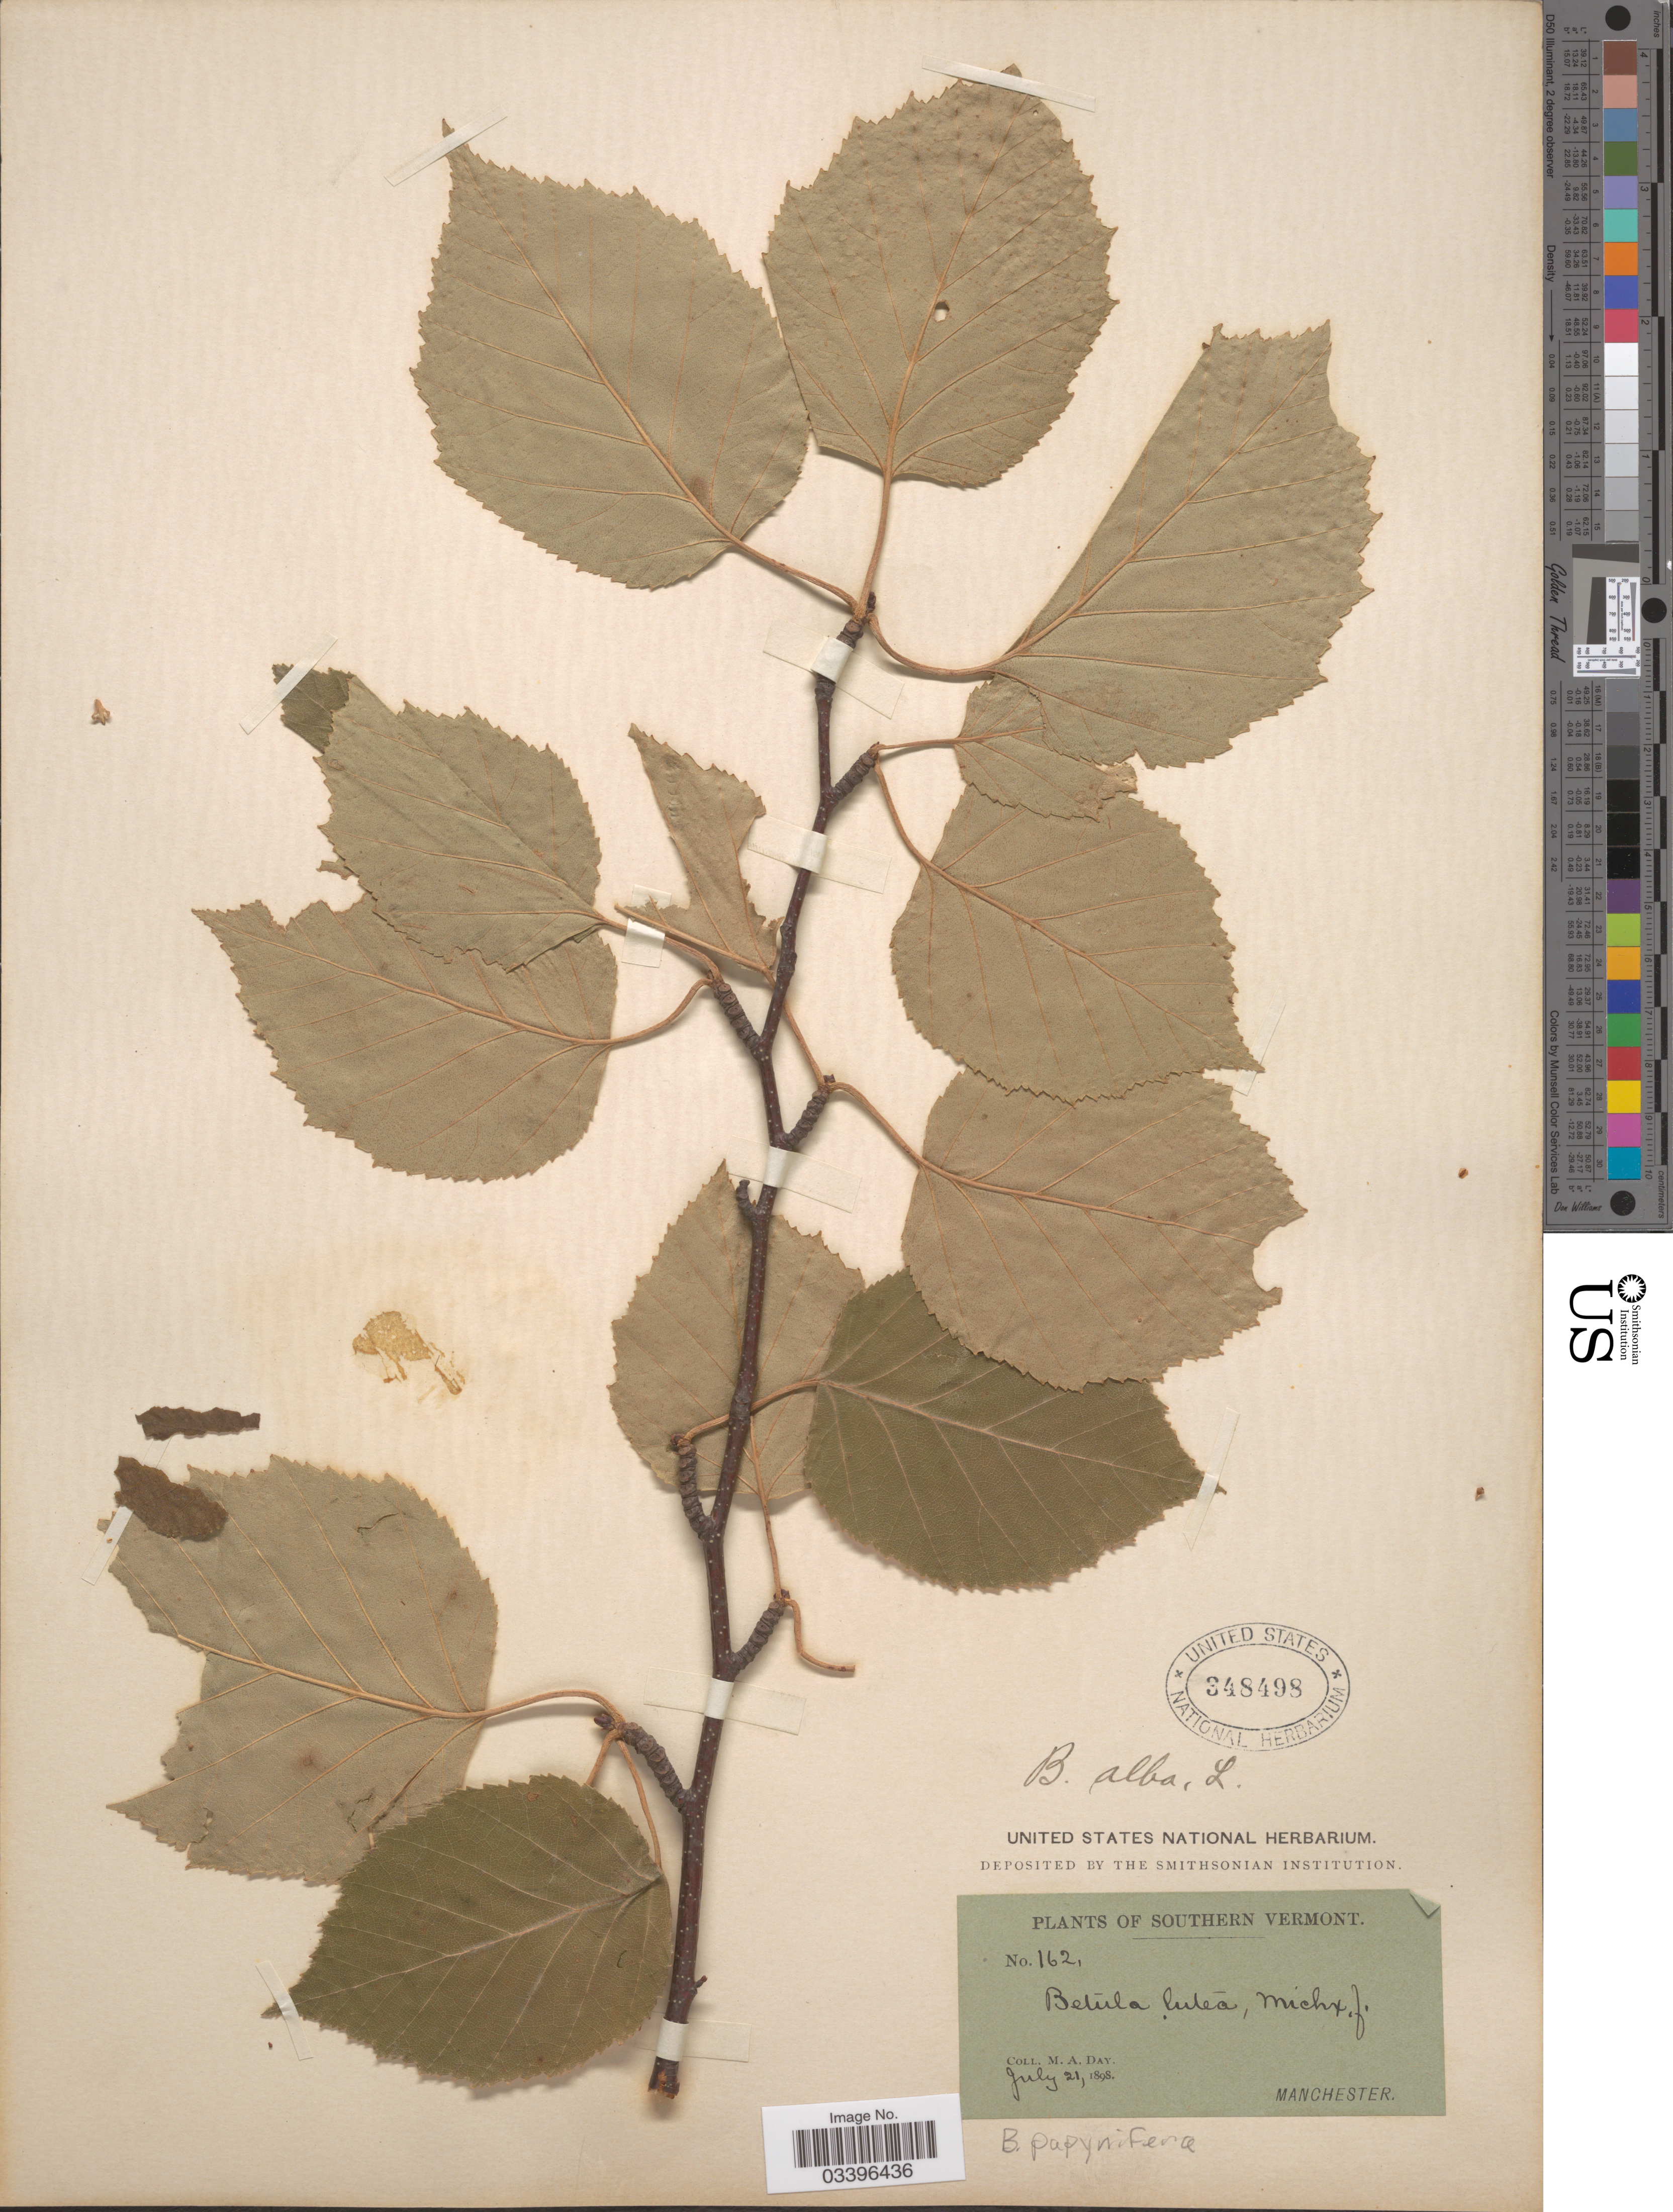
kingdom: Plantae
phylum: Tracheophyta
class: Magnoliopsida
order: Fagales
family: Betulaceae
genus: Betula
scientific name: Betula papyrifera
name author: Marshall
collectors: M. Day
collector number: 162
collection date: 1898-07-21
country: United States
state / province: Vermont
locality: Southern Vermont. Manchester.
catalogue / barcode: US 348498